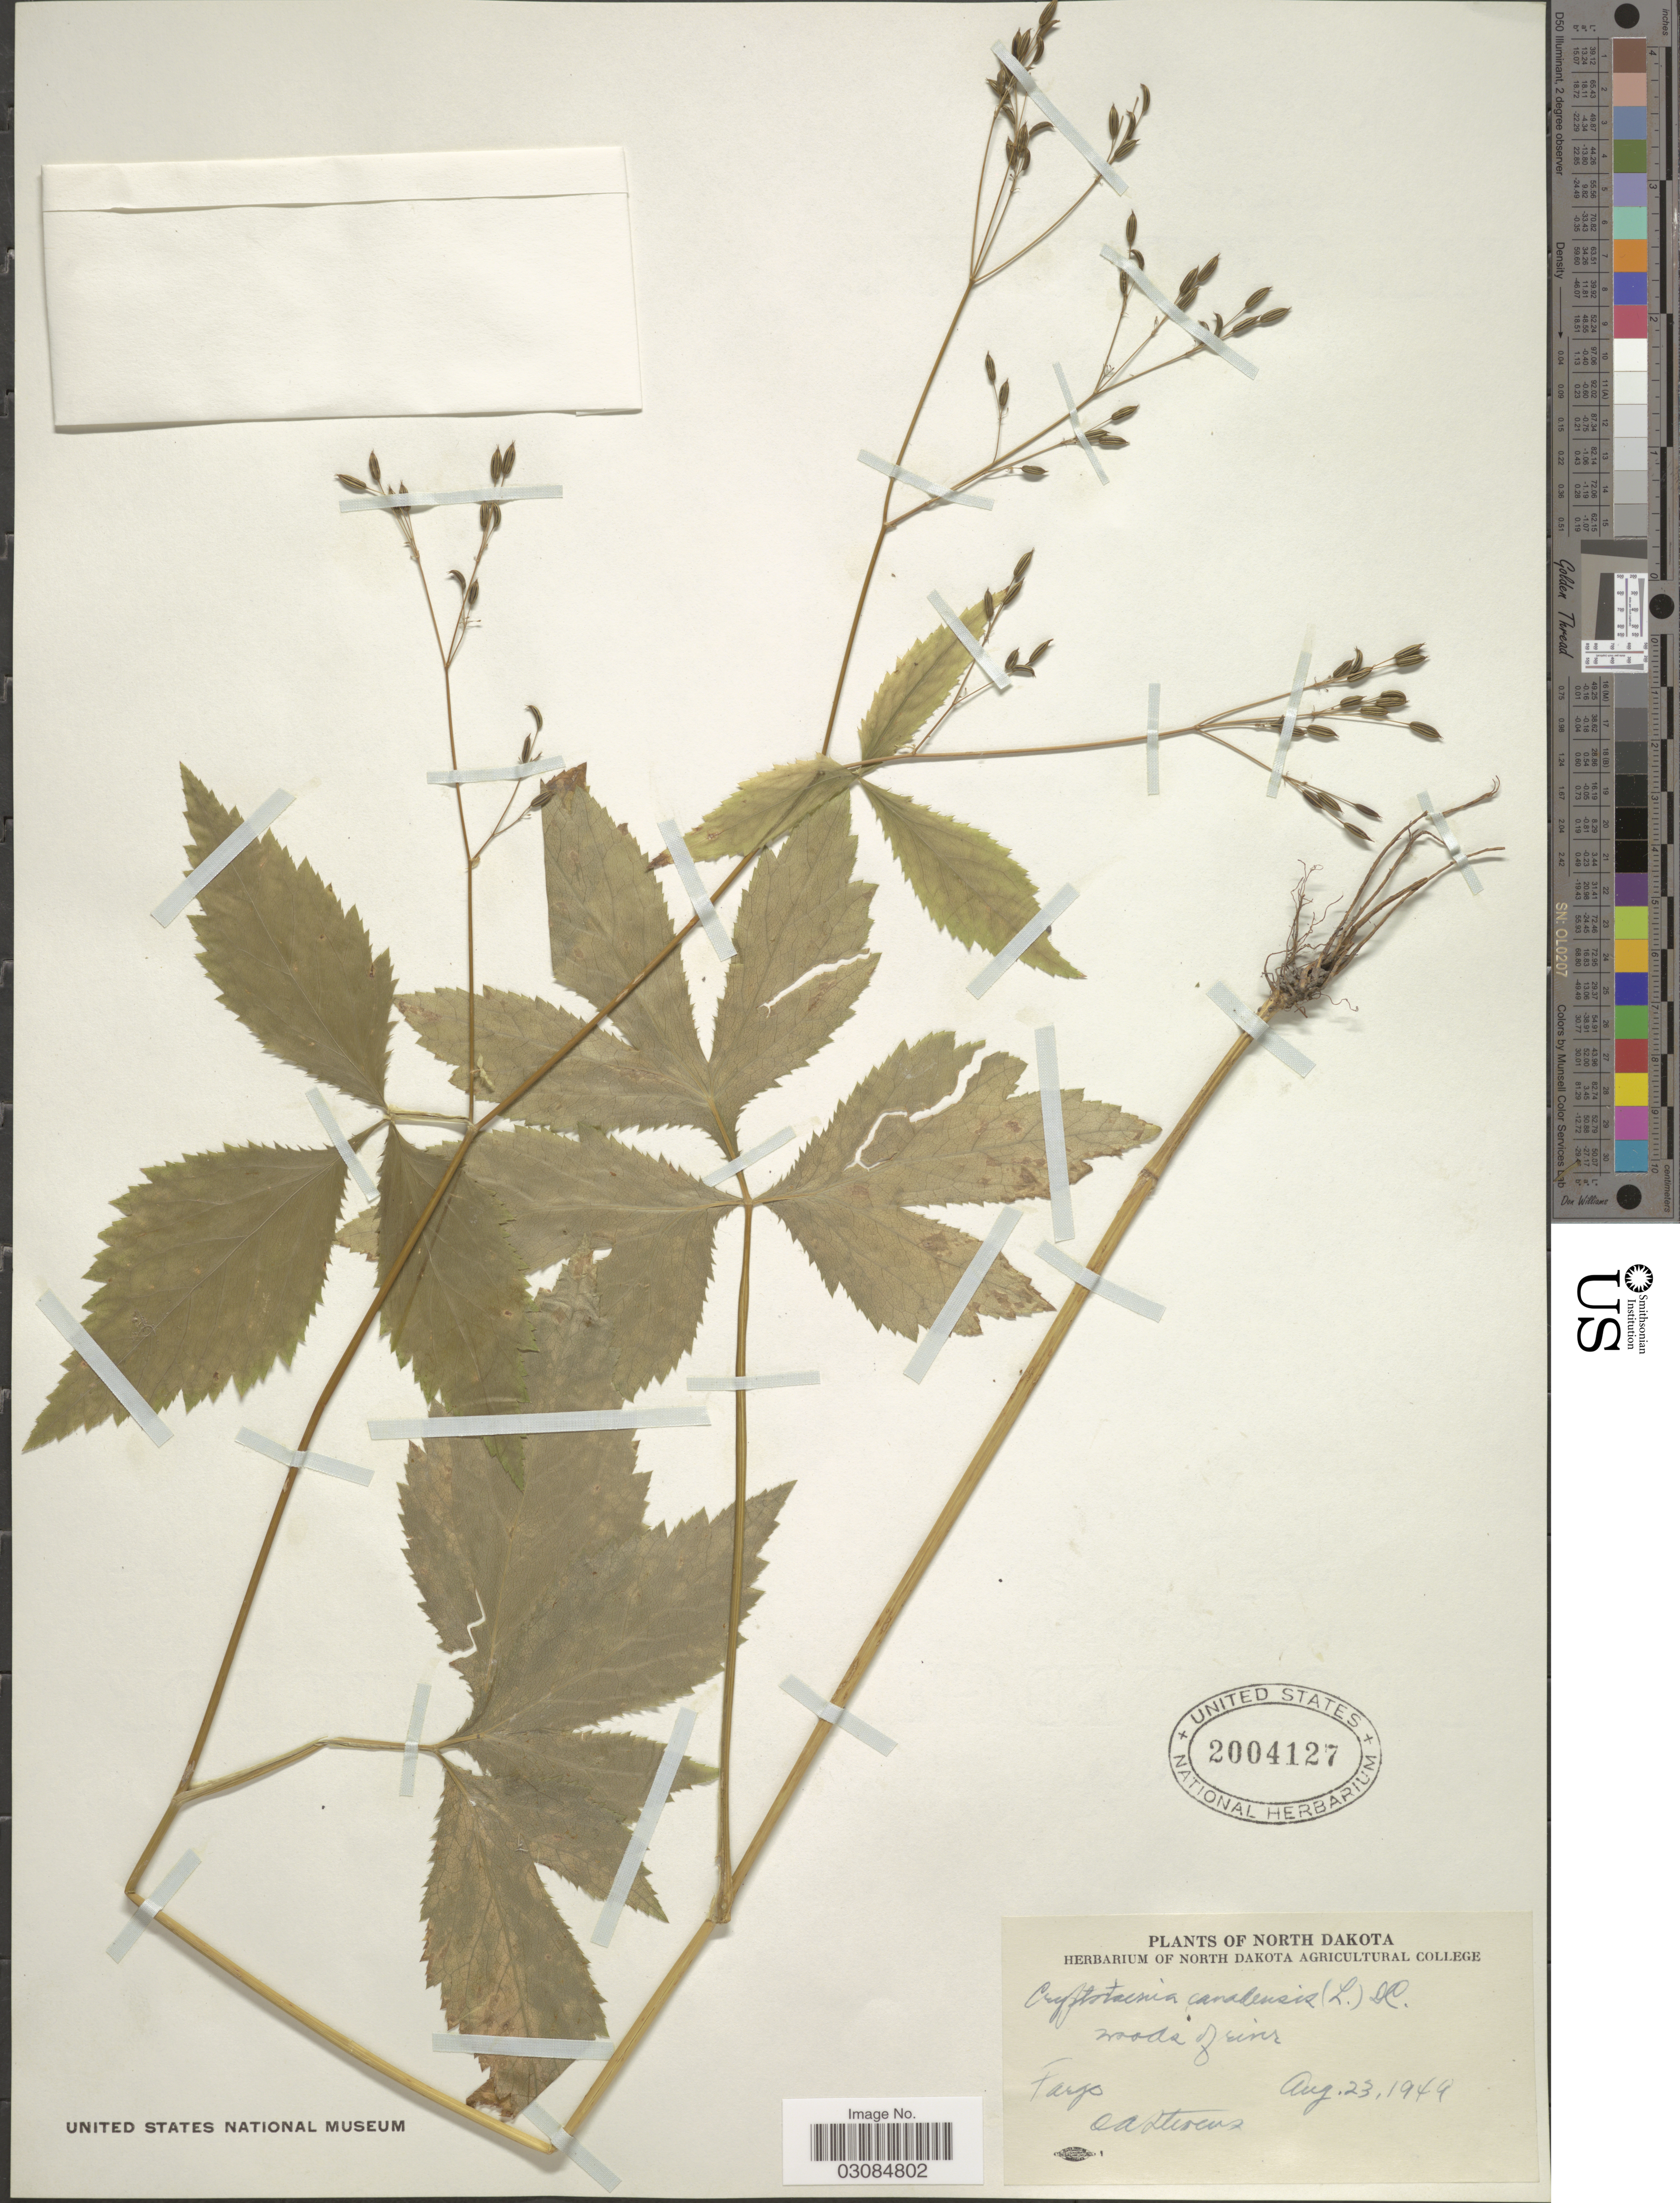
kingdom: Plantae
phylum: Tracheophyta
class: Magnoliopsida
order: Apiales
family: Apiaceae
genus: Cryptotaenia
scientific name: Cryptotaenia canadensis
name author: (L.) DC.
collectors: O. A. Stevens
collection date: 1949-08-23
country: United States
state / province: North Dakota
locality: Fargo.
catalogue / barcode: US 2004127